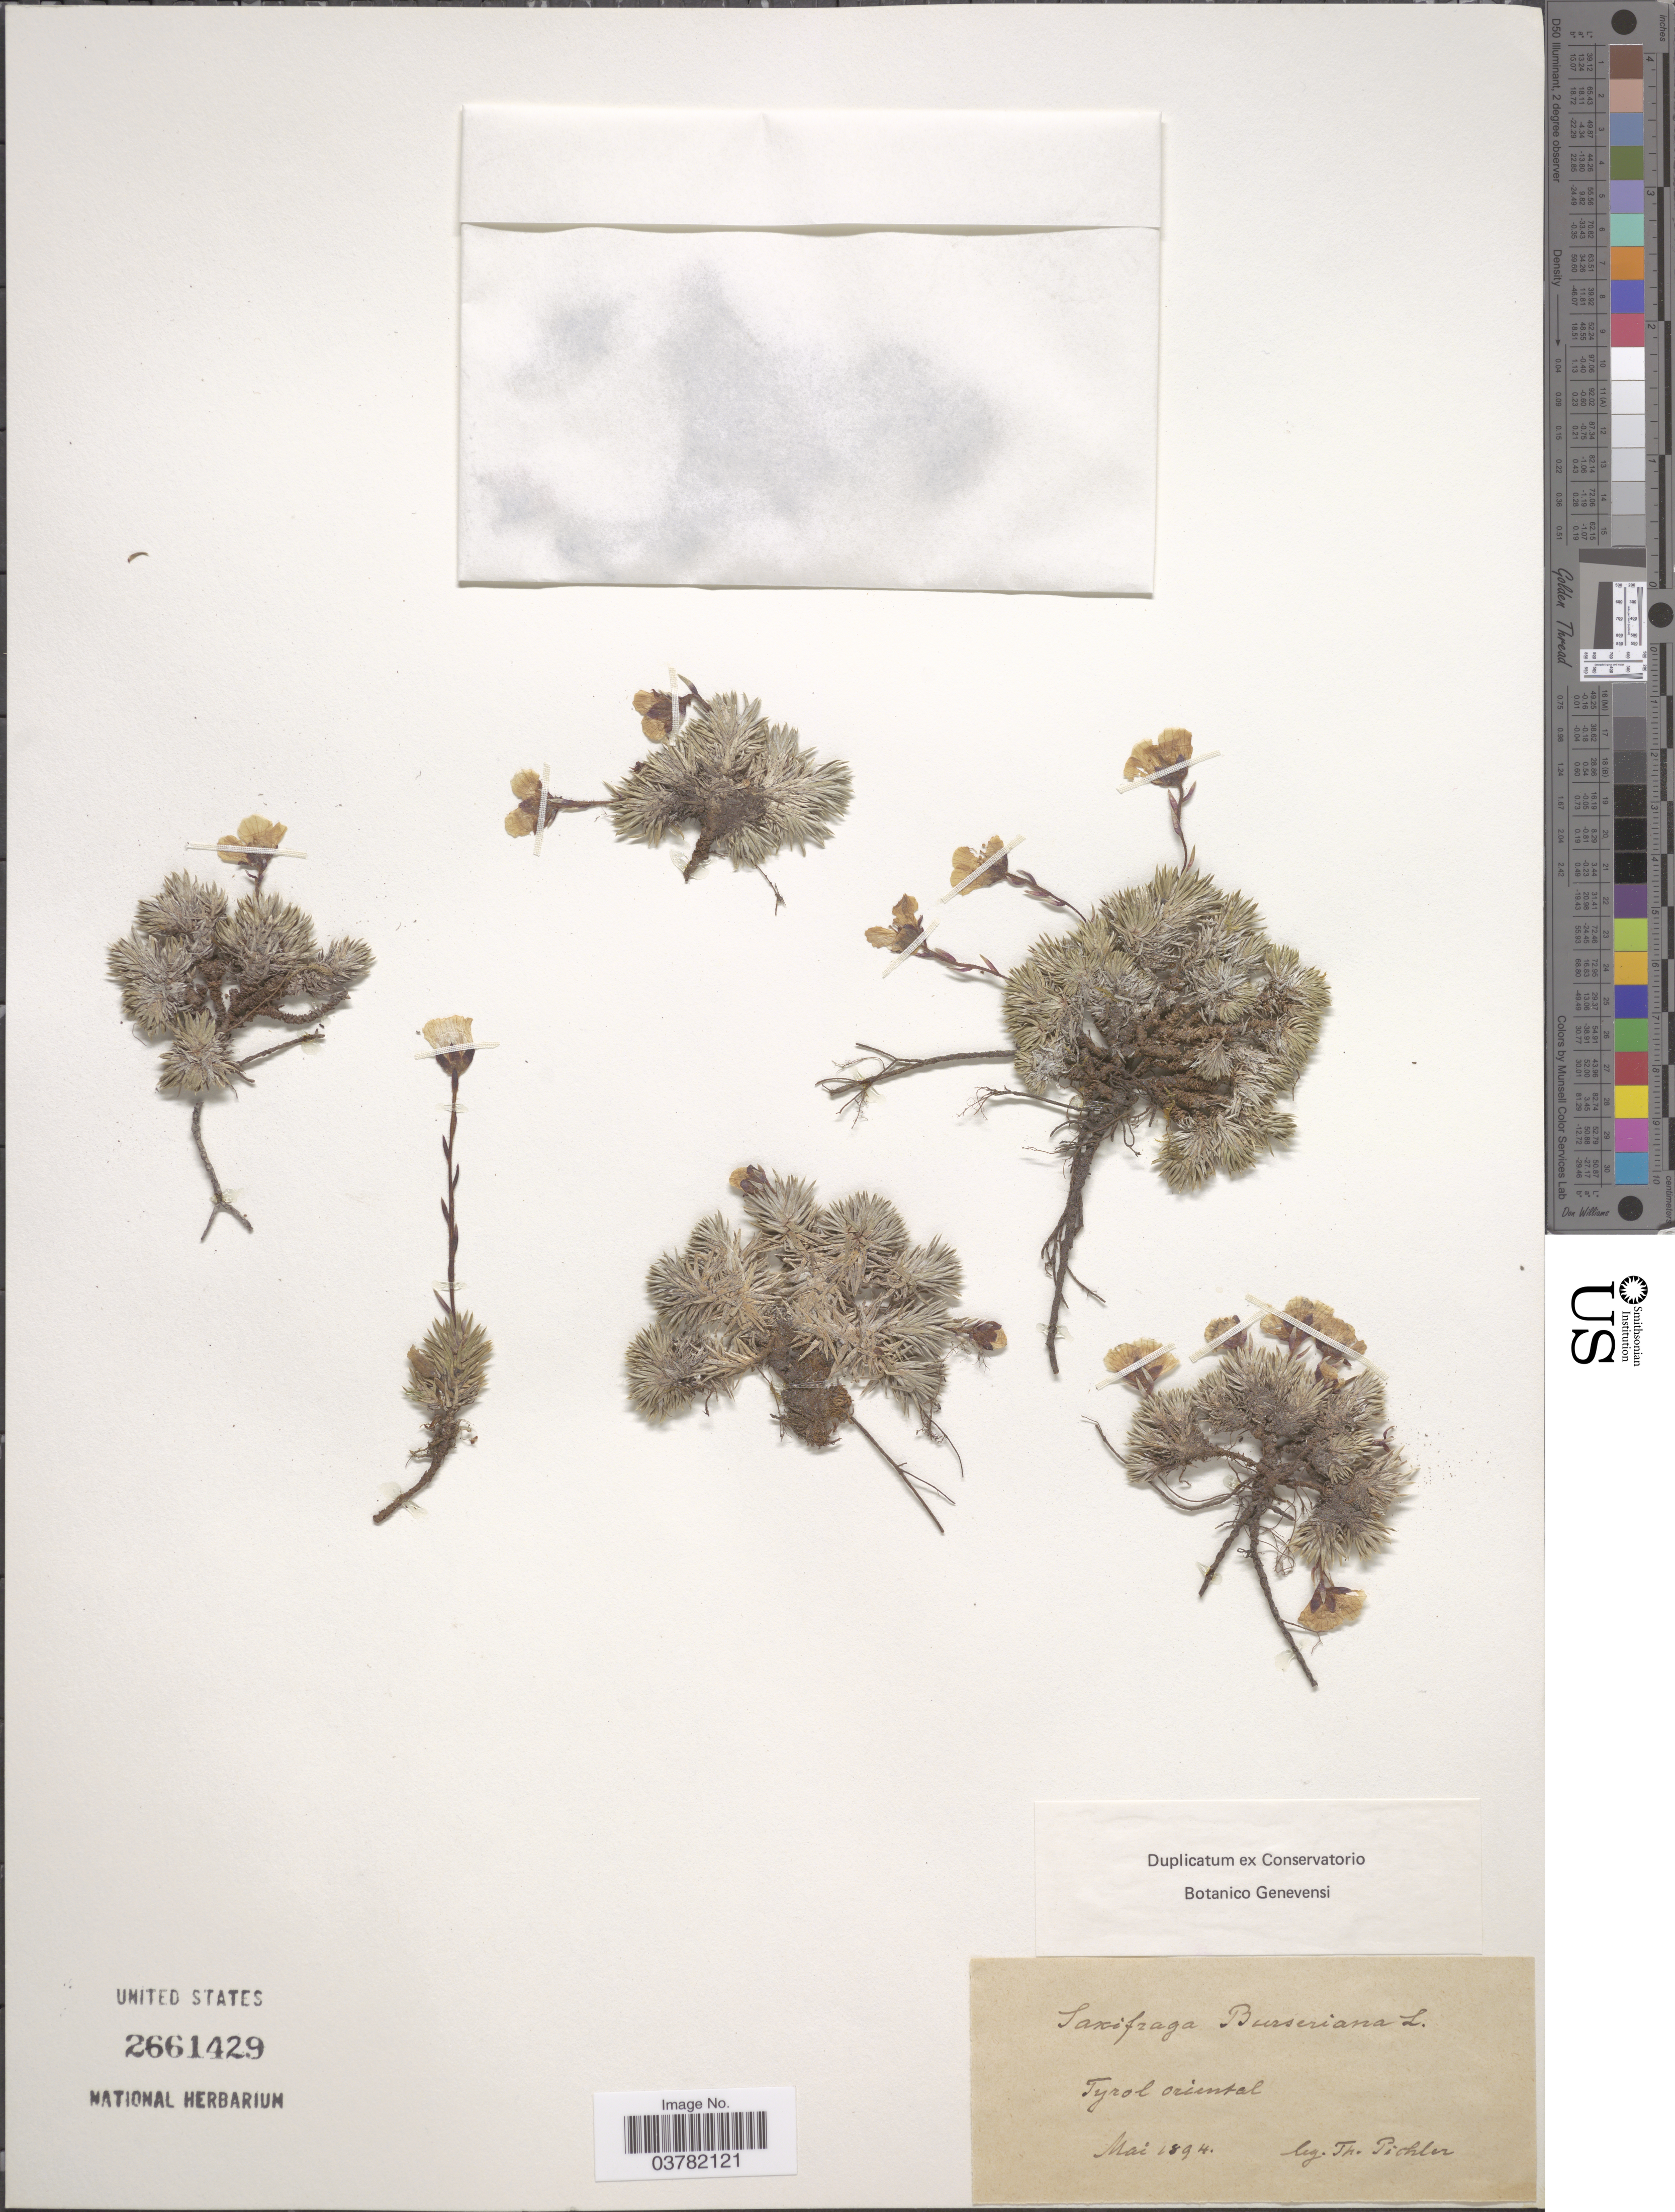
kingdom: Plantae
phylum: Tracheophyta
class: Magnoliopsida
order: Saxifragales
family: Saxifragaceae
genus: Saxifraga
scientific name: Saxifraga burseriana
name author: L.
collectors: T. Pichler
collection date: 1894-05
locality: Tyrol oriental.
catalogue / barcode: US 2661429